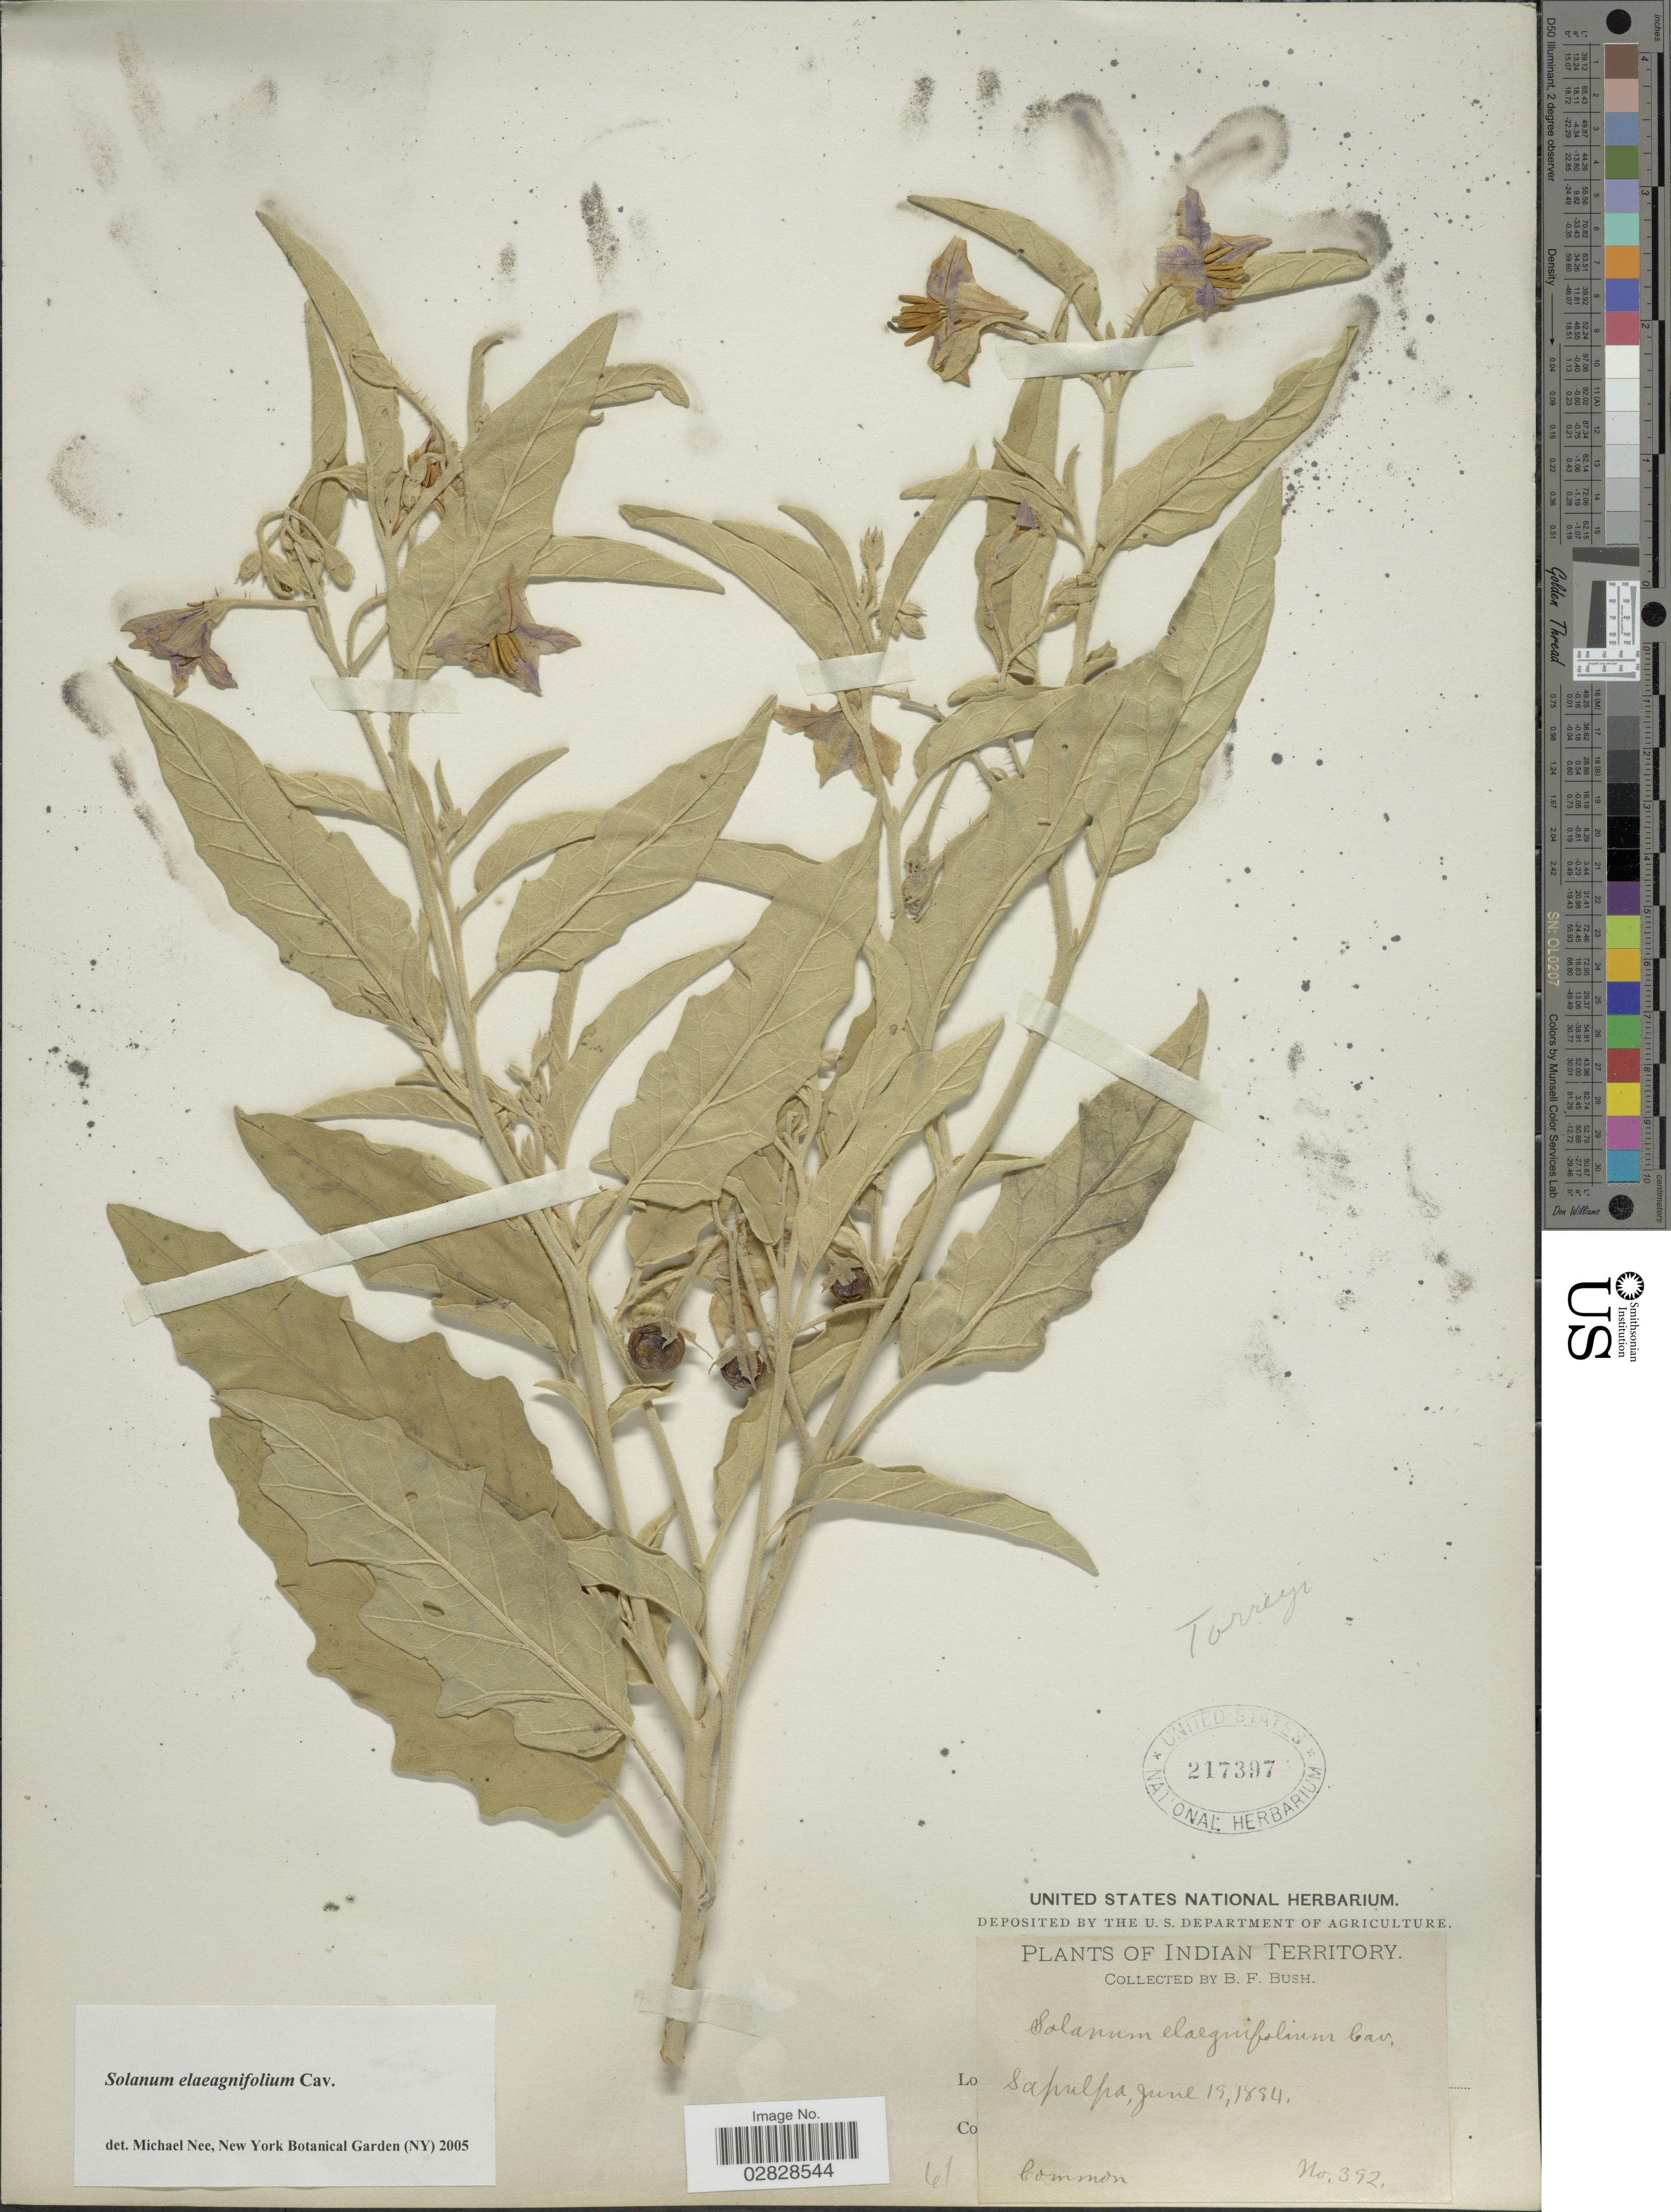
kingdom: Plantae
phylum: Tracheophyta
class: Magnoliopsida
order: Solanales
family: Solanaceae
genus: Solanum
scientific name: Solanum elaeagnifolium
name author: Cav.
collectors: B. F. Bush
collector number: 392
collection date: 1894-06-19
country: United States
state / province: Oklahoma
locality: Indian Territory. Sapulpa.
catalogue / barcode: US 217397